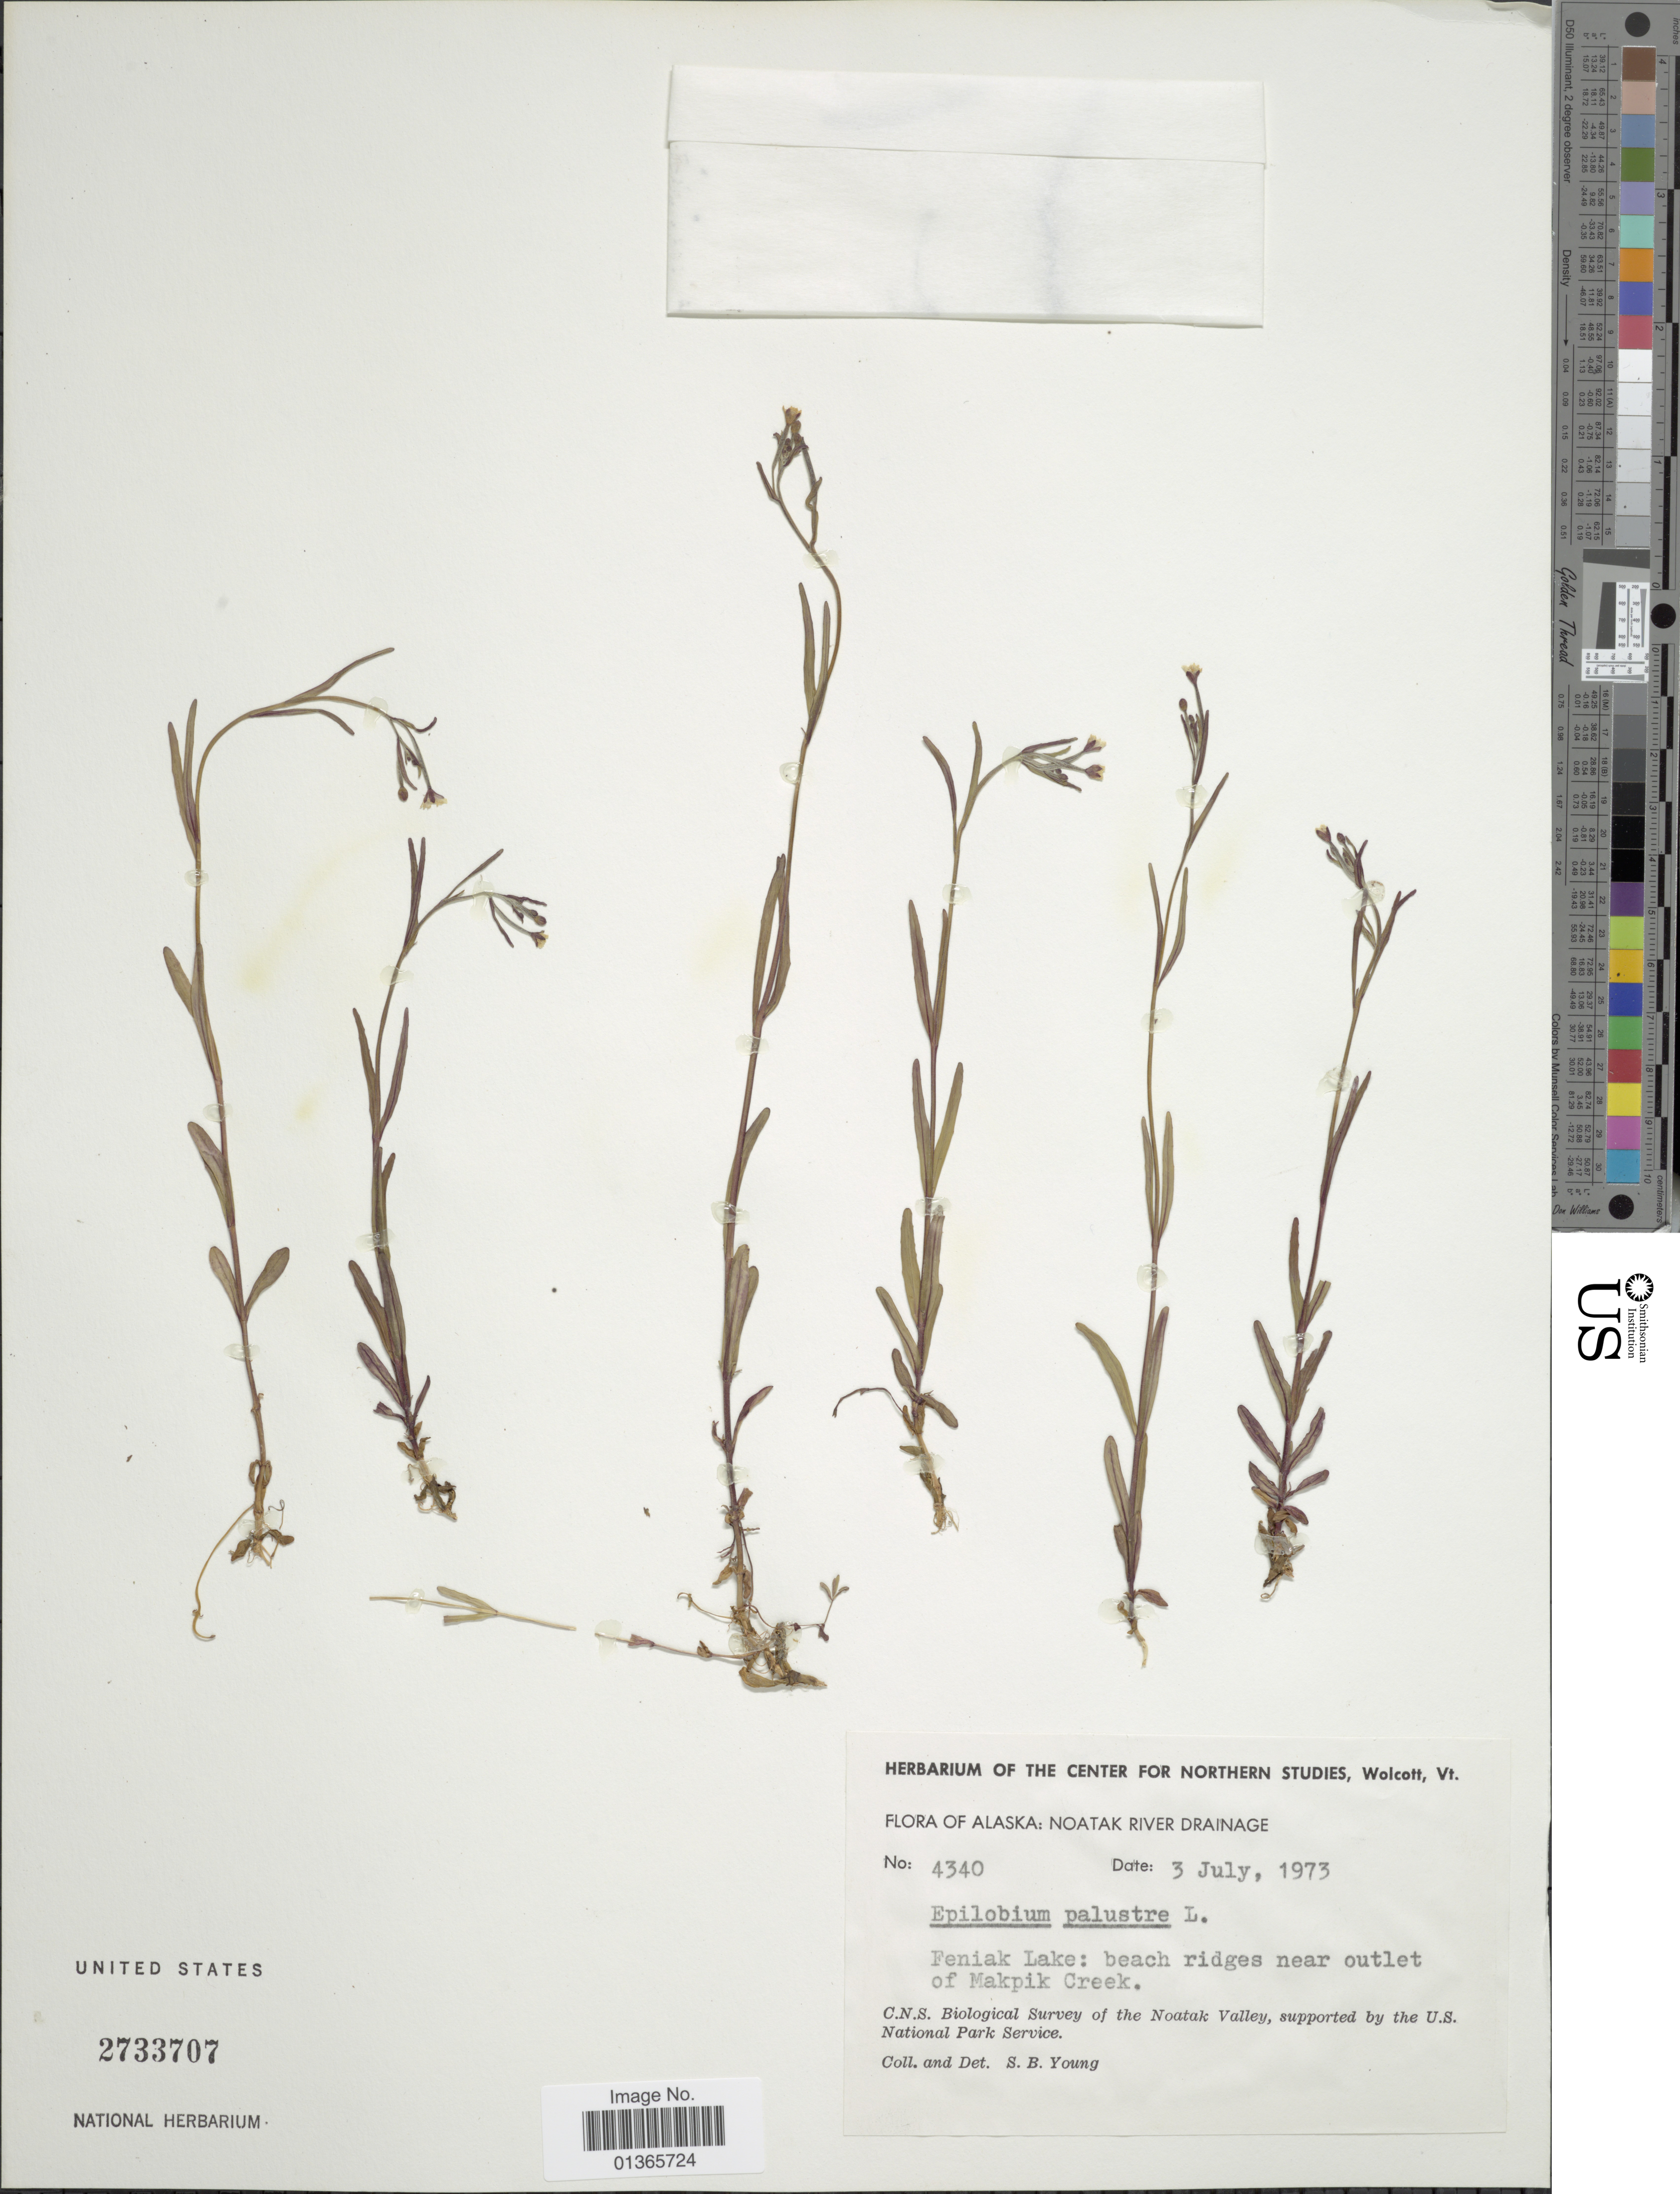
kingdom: Plantae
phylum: Tracheophyta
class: Magnoliopsida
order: Myrtales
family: Onagraceae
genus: Epilobium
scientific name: Epilobium palustre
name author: L.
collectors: S. Young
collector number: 4340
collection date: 1973-07-03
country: United States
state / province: Alaska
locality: Noatak River Drainage. Feniak Lake: beach ridges near outlet of Makpik Creek.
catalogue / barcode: US 2733707